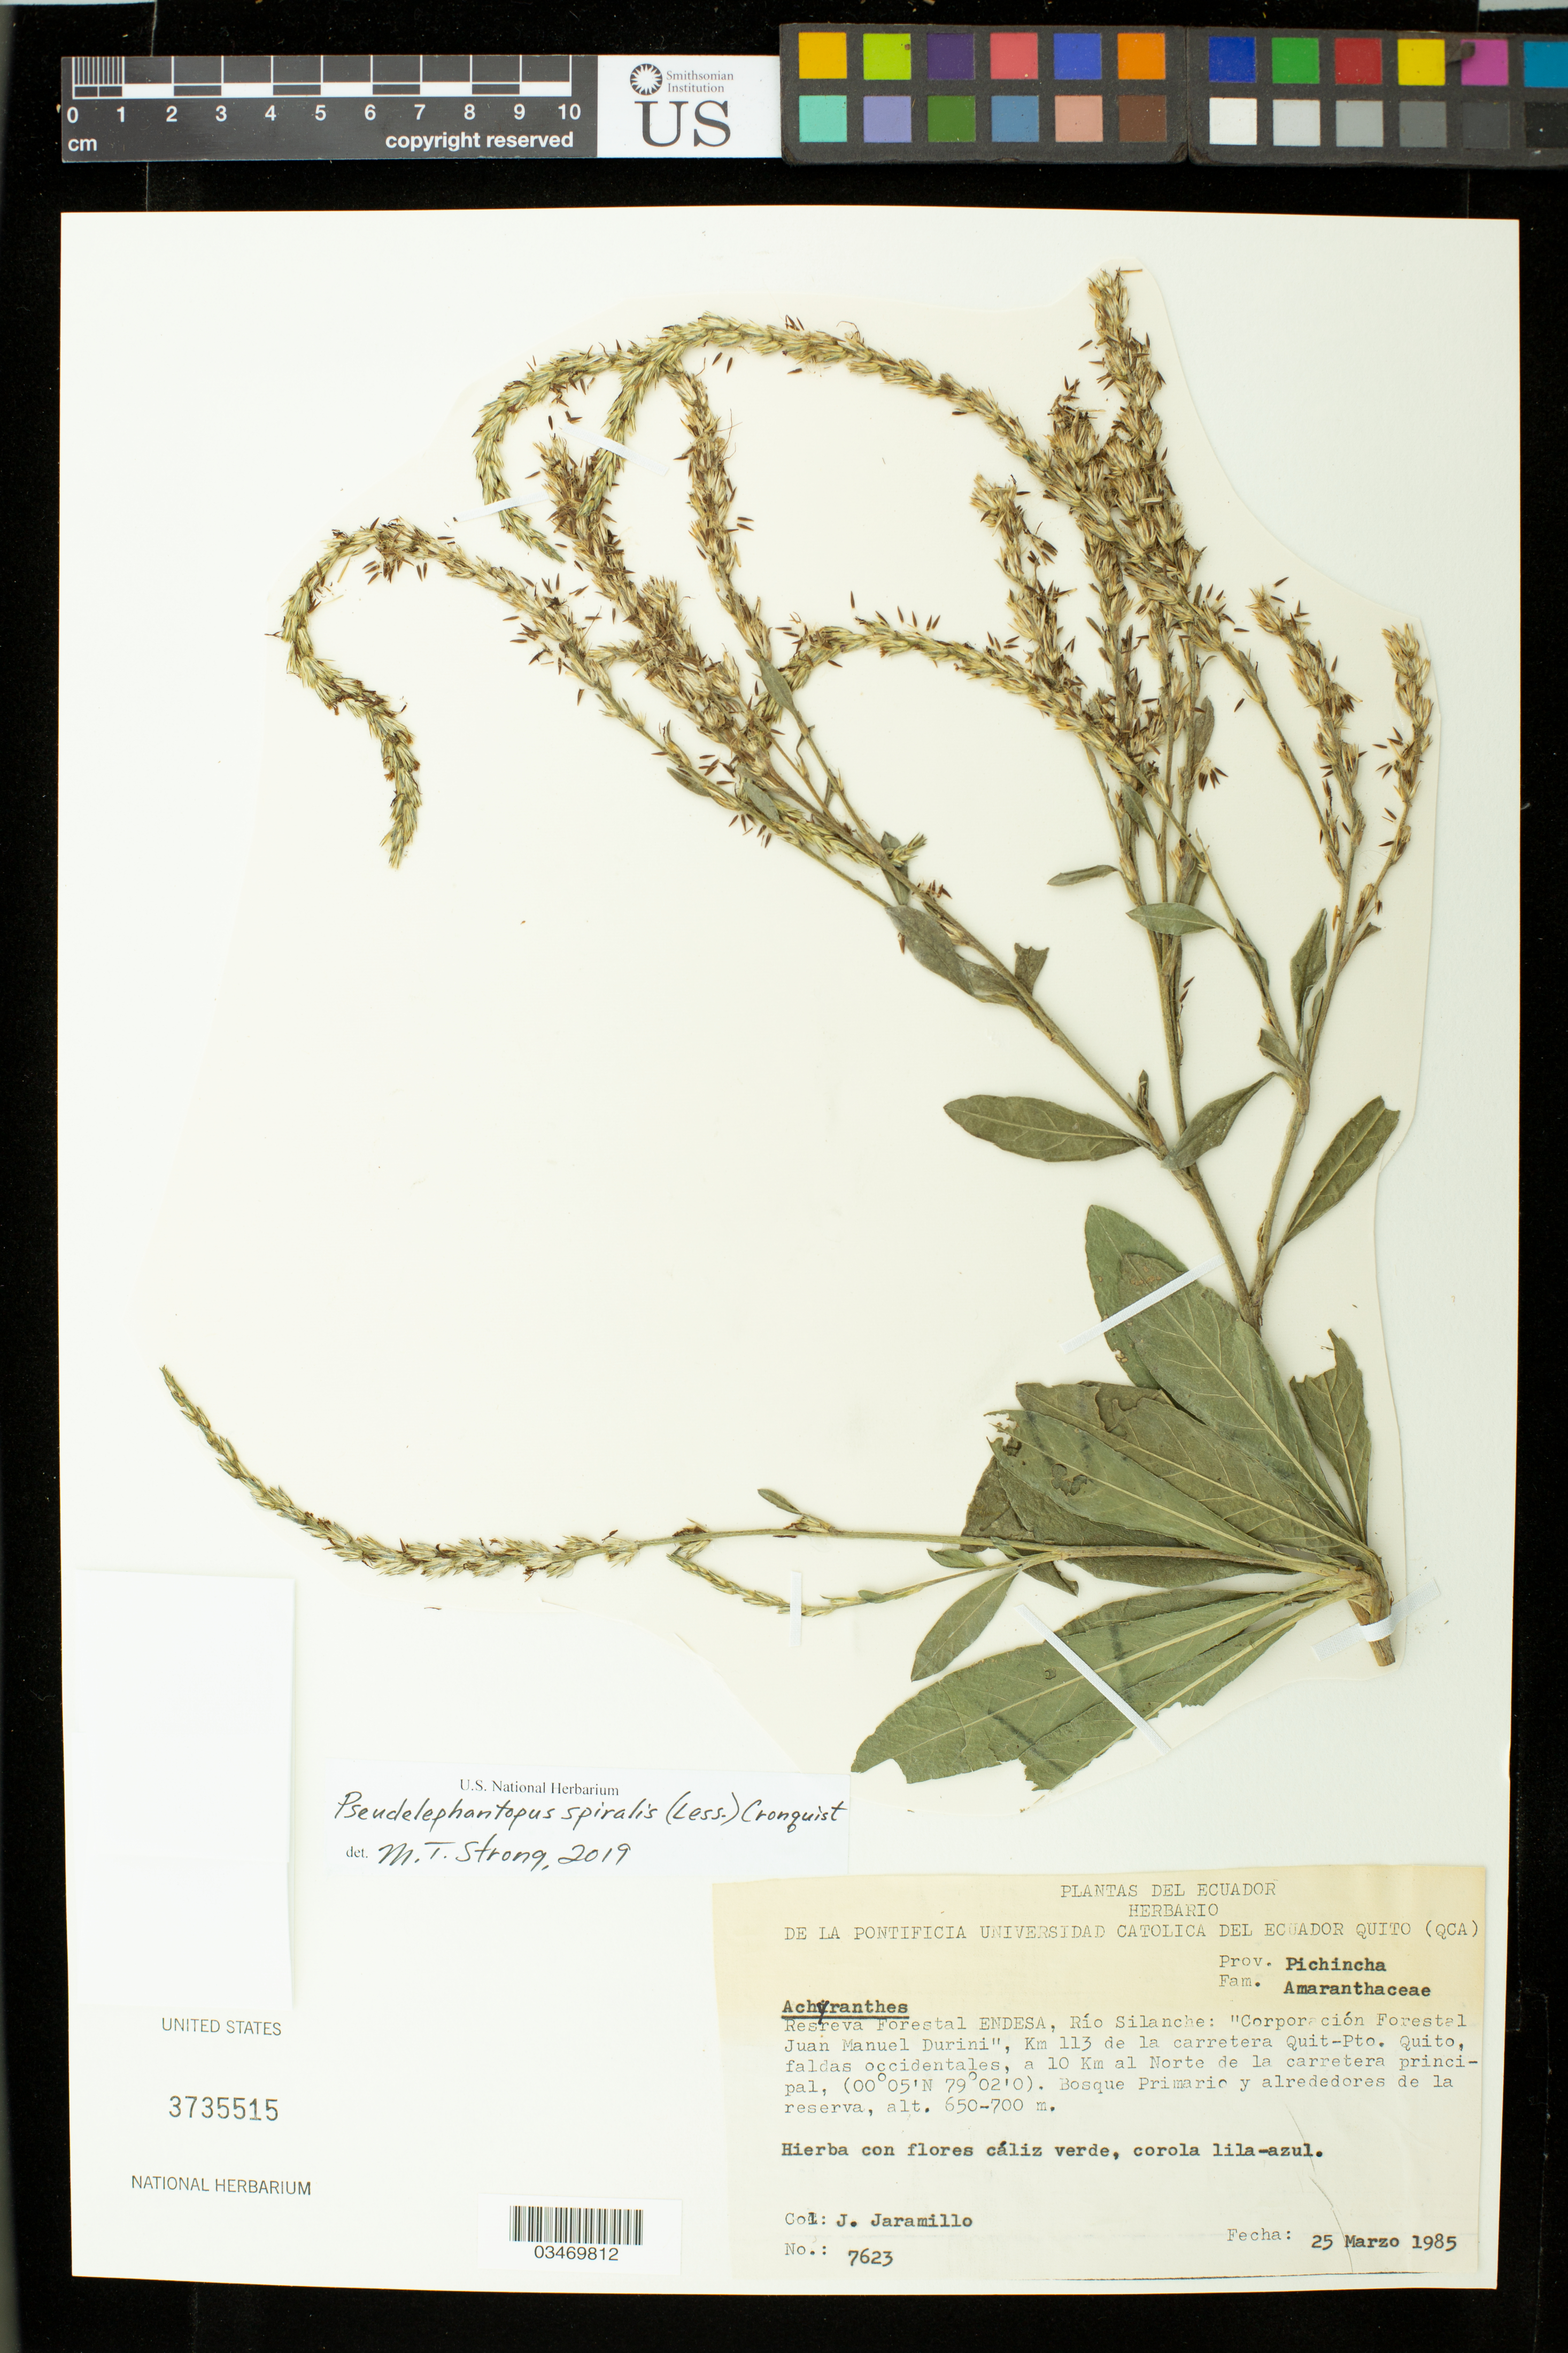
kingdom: Plantae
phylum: Tracheophyta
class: Magnoliopsida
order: Asterales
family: Asteraceae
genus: Pseudelephantopus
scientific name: Pseudelephantopus spiralis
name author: (Less.) Cronquist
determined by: Strong, Mark T., (BOT), Smithsonian Institution - National Museum of Natural History (UNITED STATES)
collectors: J. Jaramillo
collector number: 7623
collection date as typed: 25 Mar 1985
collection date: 1985-03-25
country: Ecuador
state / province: Pichincha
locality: Reserva Forestal Endesa, Río Silanche: "Corporación Forestal Juan Manuel Durini", Km 113 de la carretera Quito-Pto. Quito, faldas occidentales, a 10 Km al Norte de la carretera principal.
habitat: Bosque primario y alrededores de la reserva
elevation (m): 650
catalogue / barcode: US 3735515